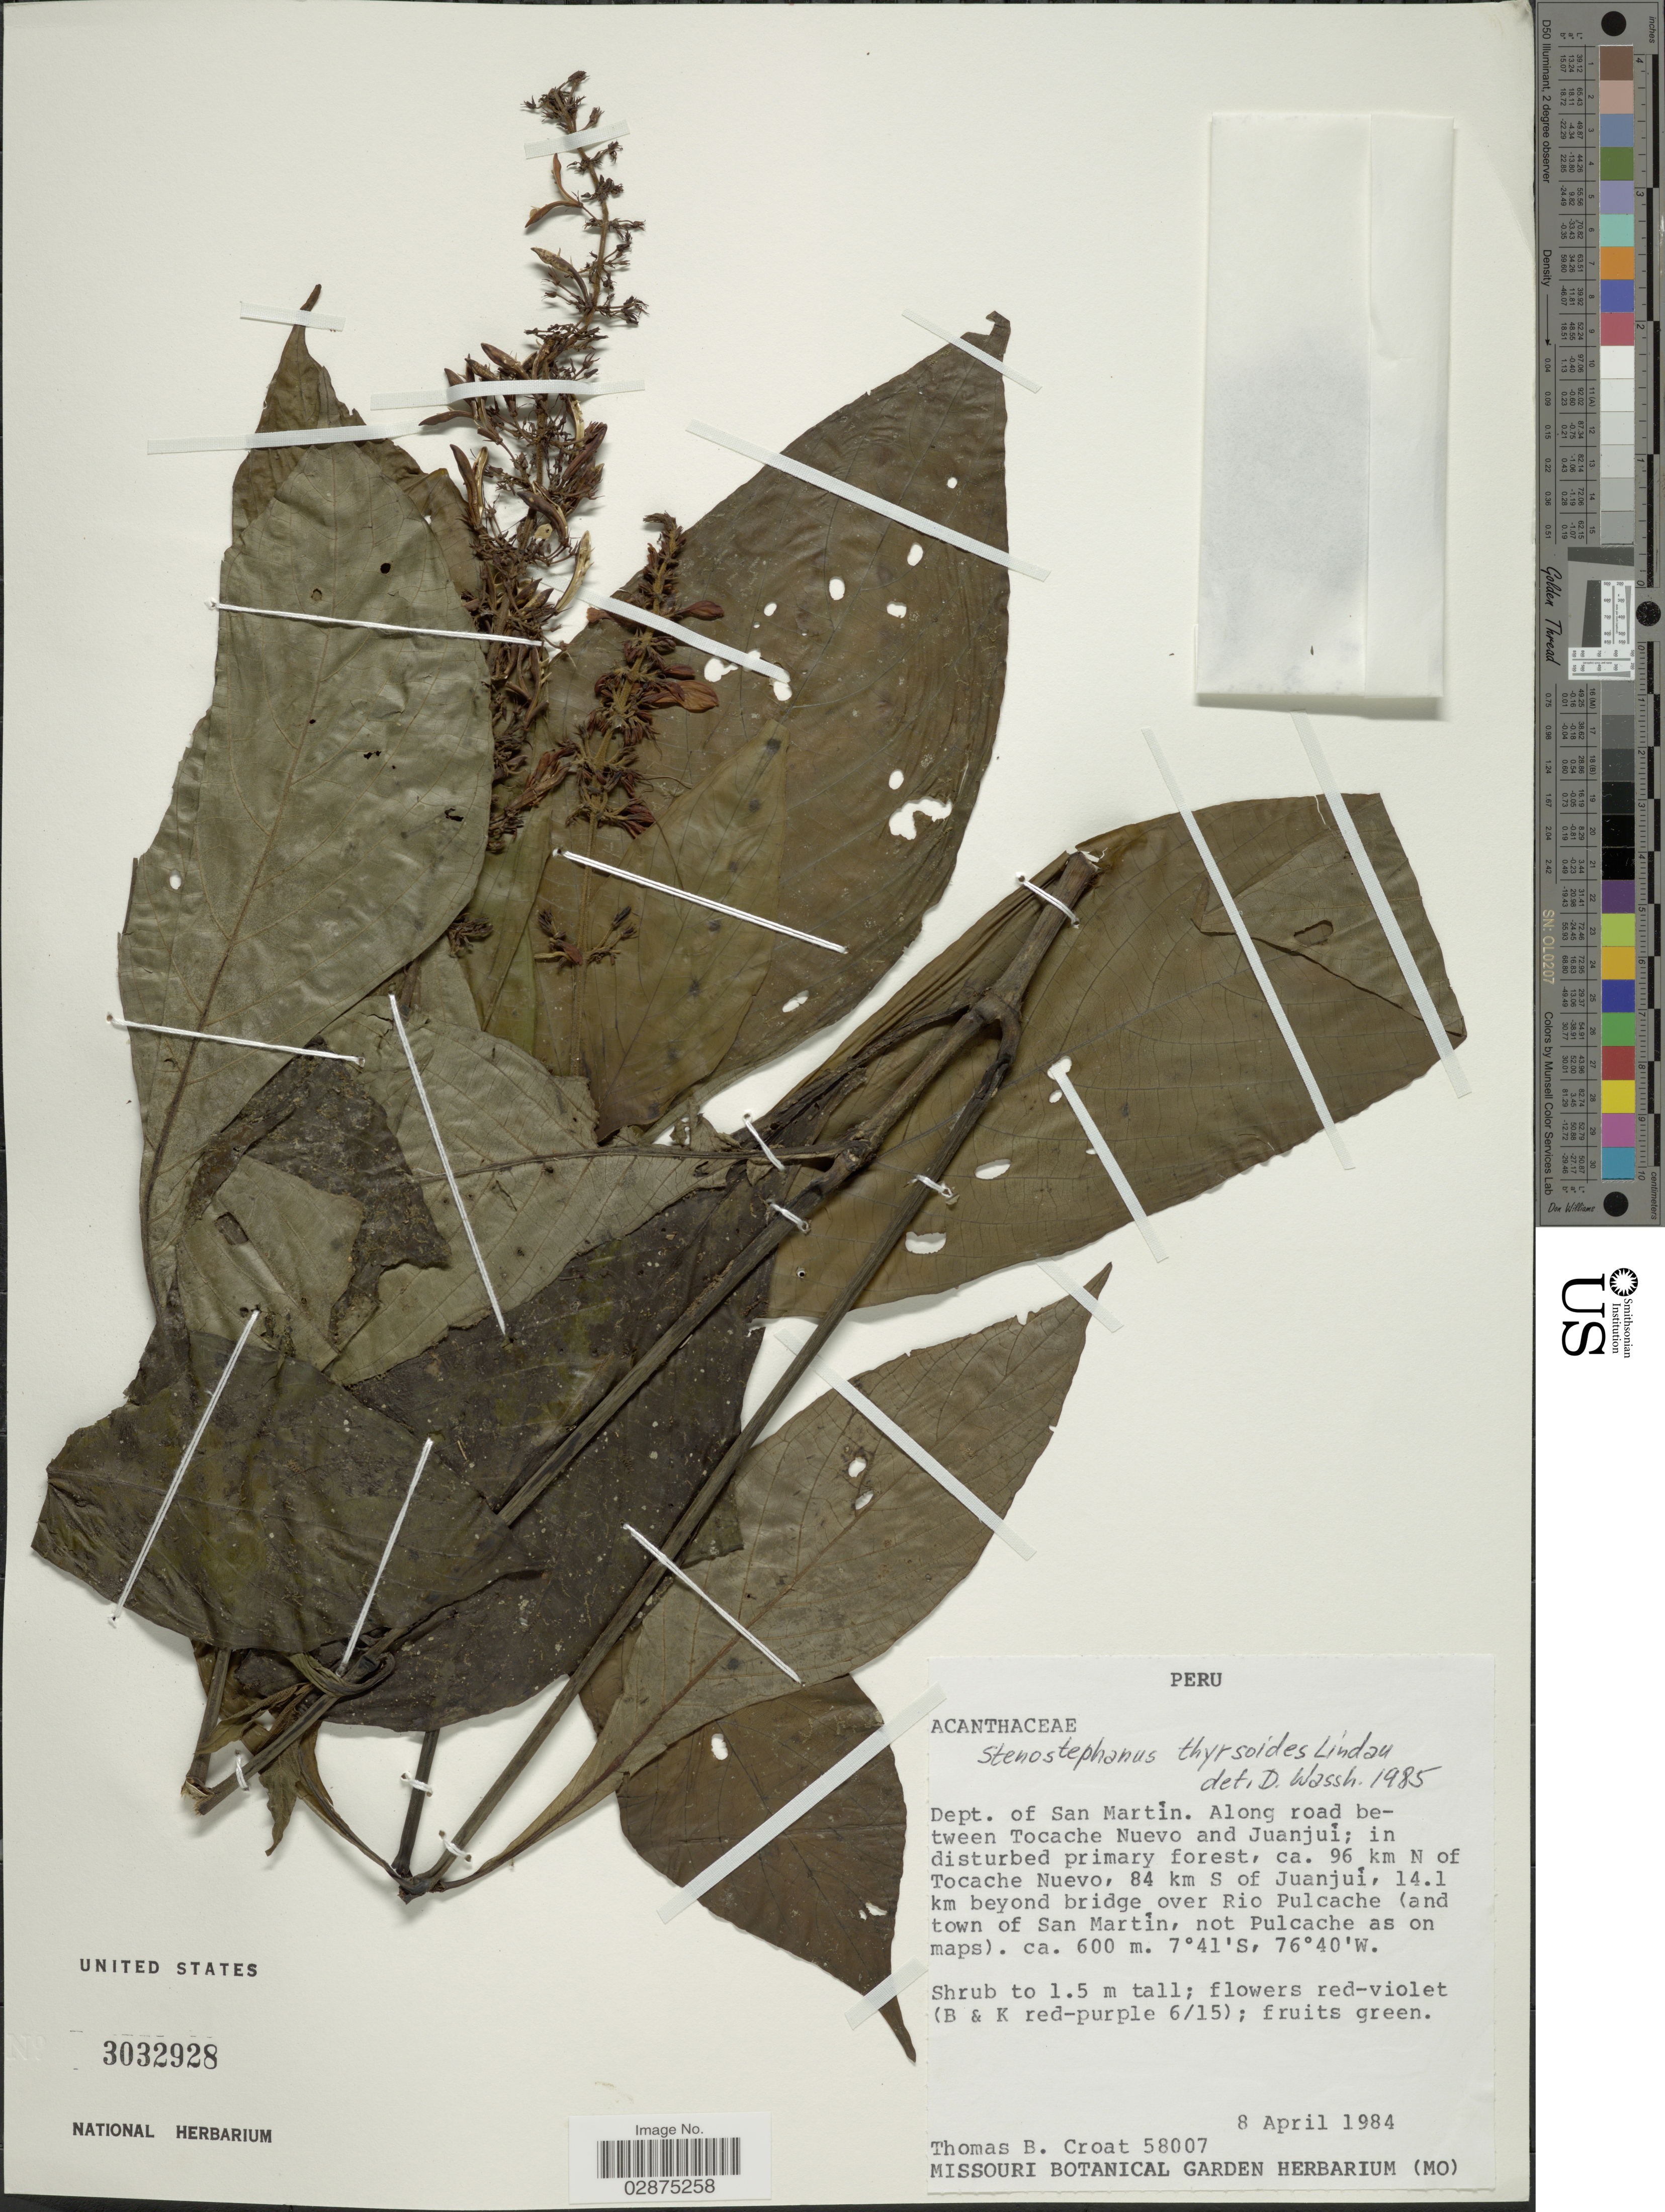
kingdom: Plantae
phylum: Tracheophyta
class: Magnoliopsida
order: Lamiales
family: Acanthaceae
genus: Stenostephanus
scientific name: Stenostephanus longistaminus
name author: (Ruiz & Pav.) V.M. Baum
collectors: T. B. Croat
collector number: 58007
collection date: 1984-04-08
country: Peru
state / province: San Martín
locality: Dept. of San Martín. Along road between Tocache Nuevo and Juanjuí. Ca. 96 km N of Tocache Nuevo, 84 km S of Juanjuí, 14.1 km beyond bridge over Rio Pulcache (and town of San Martin, not Pulcache as on maps).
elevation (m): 600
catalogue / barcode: US 3032928